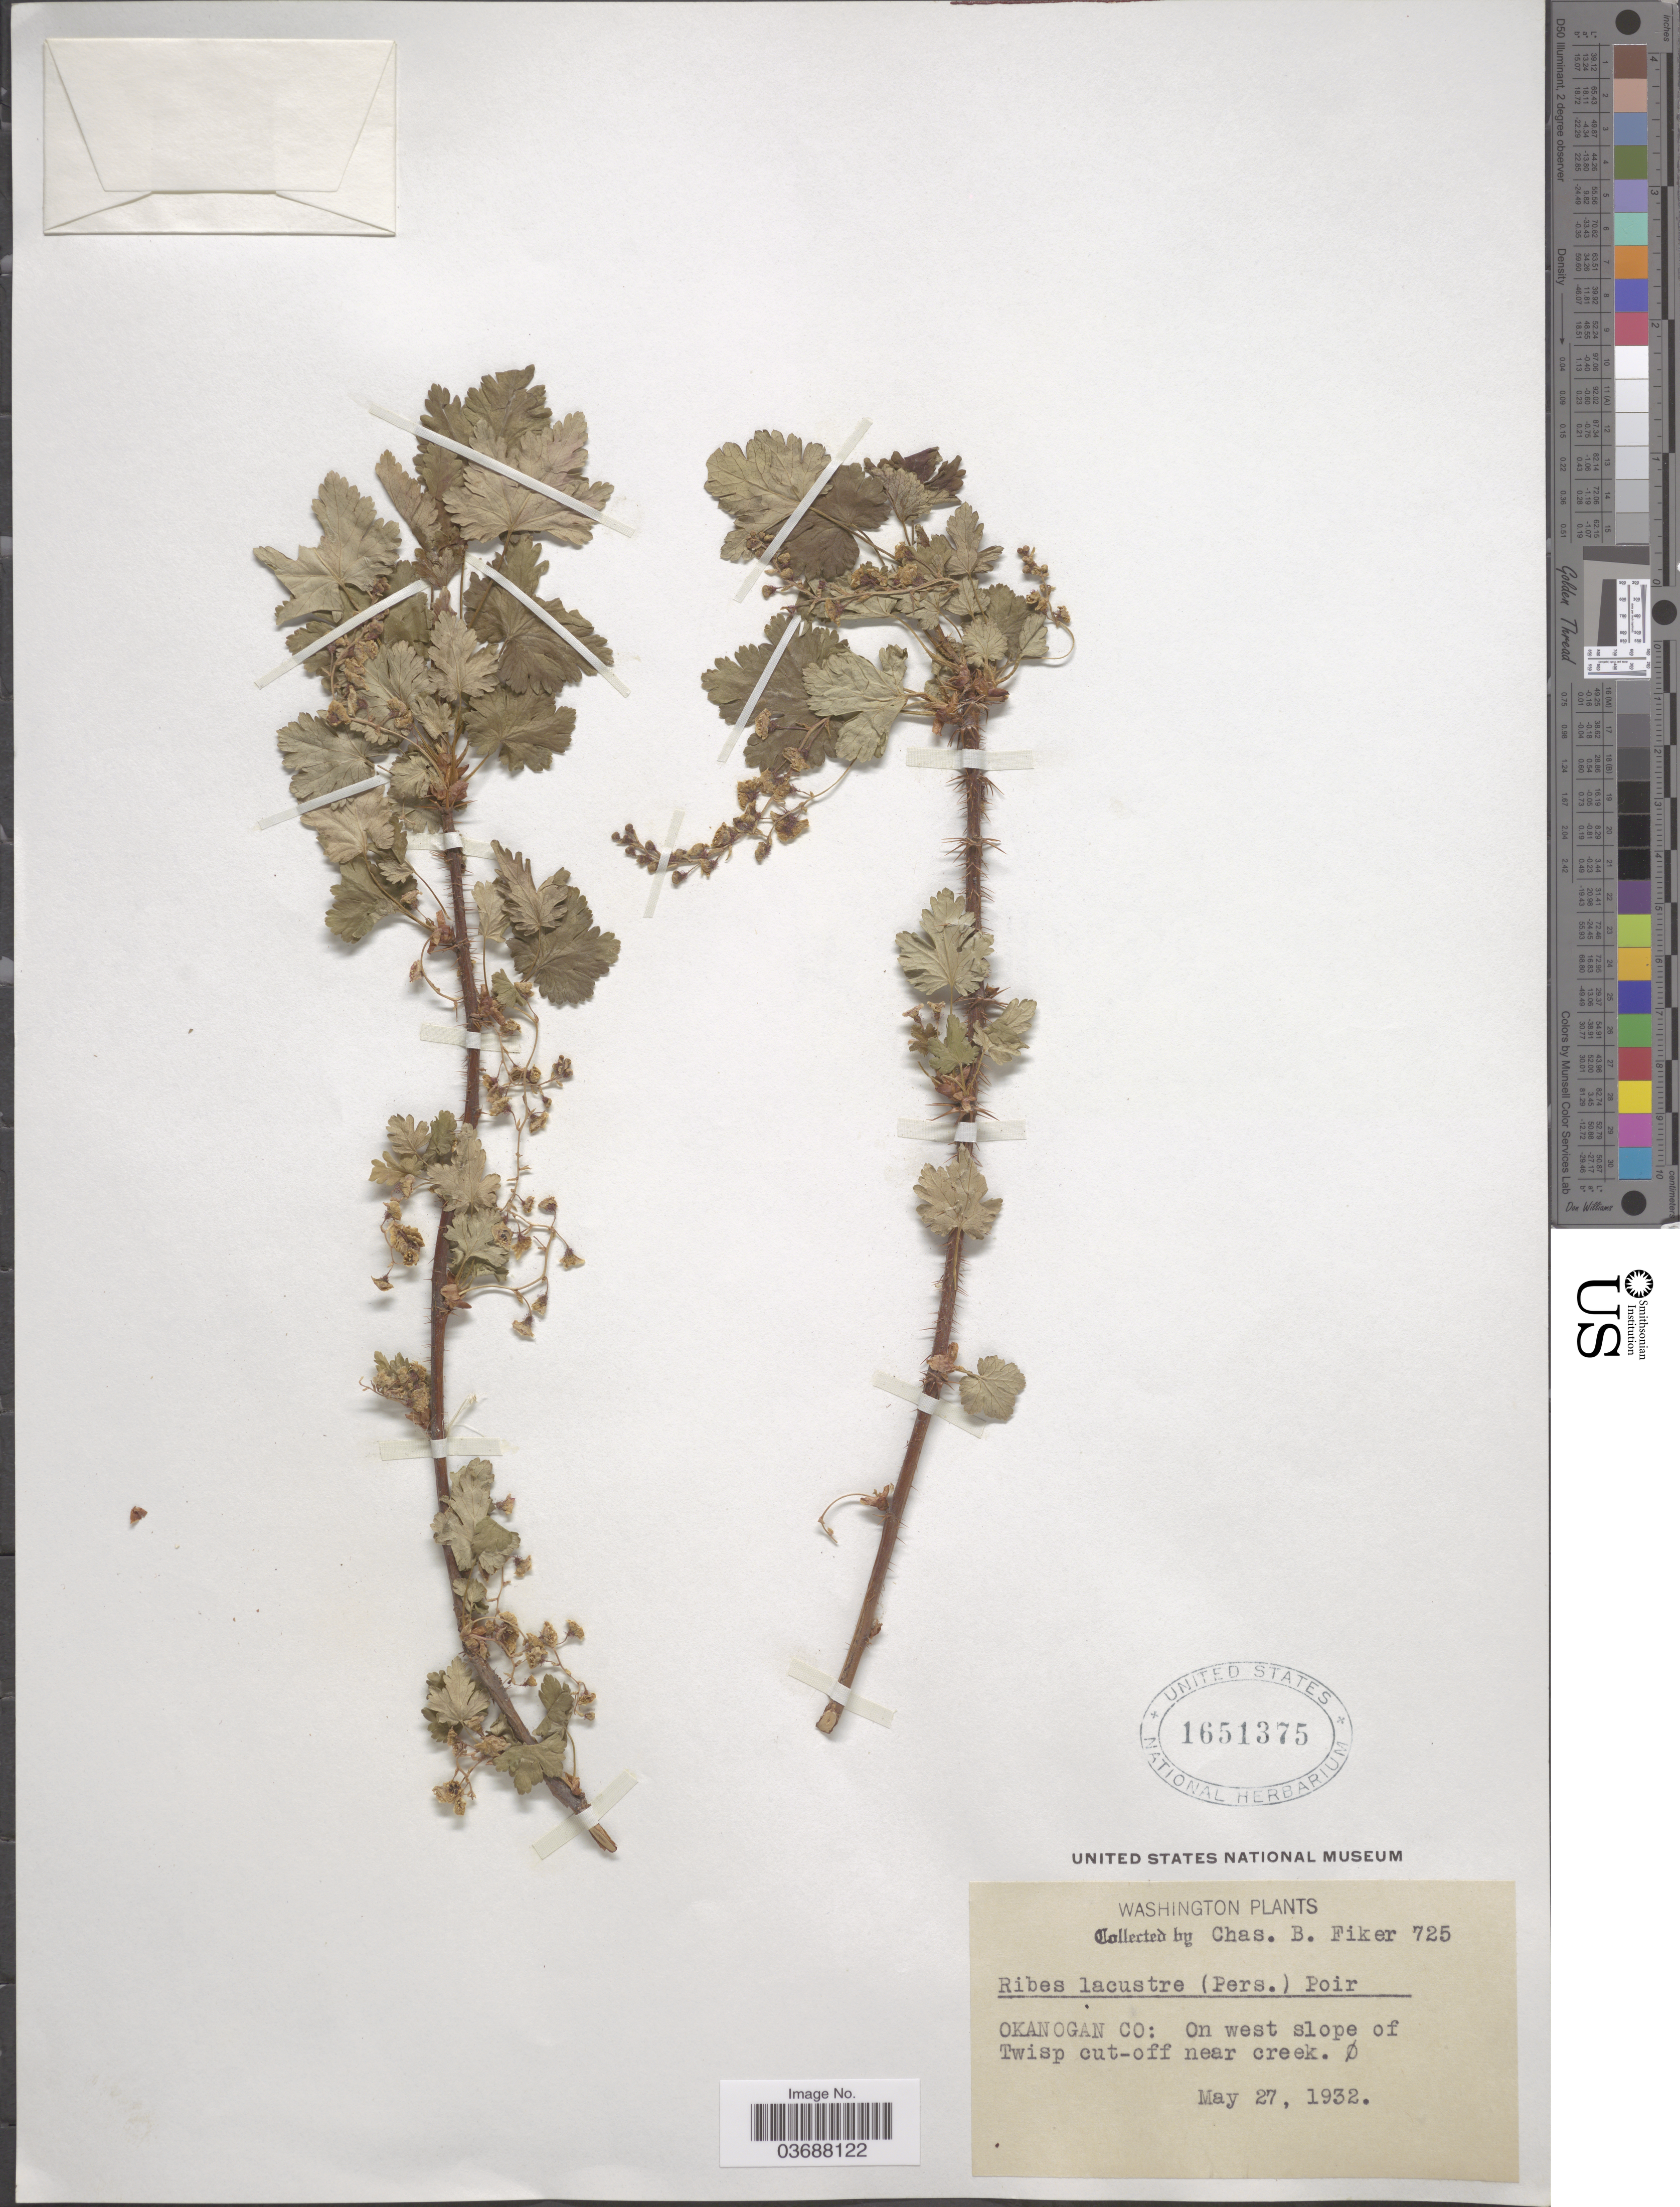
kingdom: Plantae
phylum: Tracheophyta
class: Magnoliopsida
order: Saxifragales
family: Grossulariaceae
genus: Ribes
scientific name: Ribes lacustre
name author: (Pers.) Poir.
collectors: C. Fiker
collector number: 725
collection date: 1932-05-27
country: United States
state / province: Washington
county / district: Okanogan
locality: Okanogan Co: On west slope of Twisp cut-off near creek.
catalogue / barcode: US 1651375